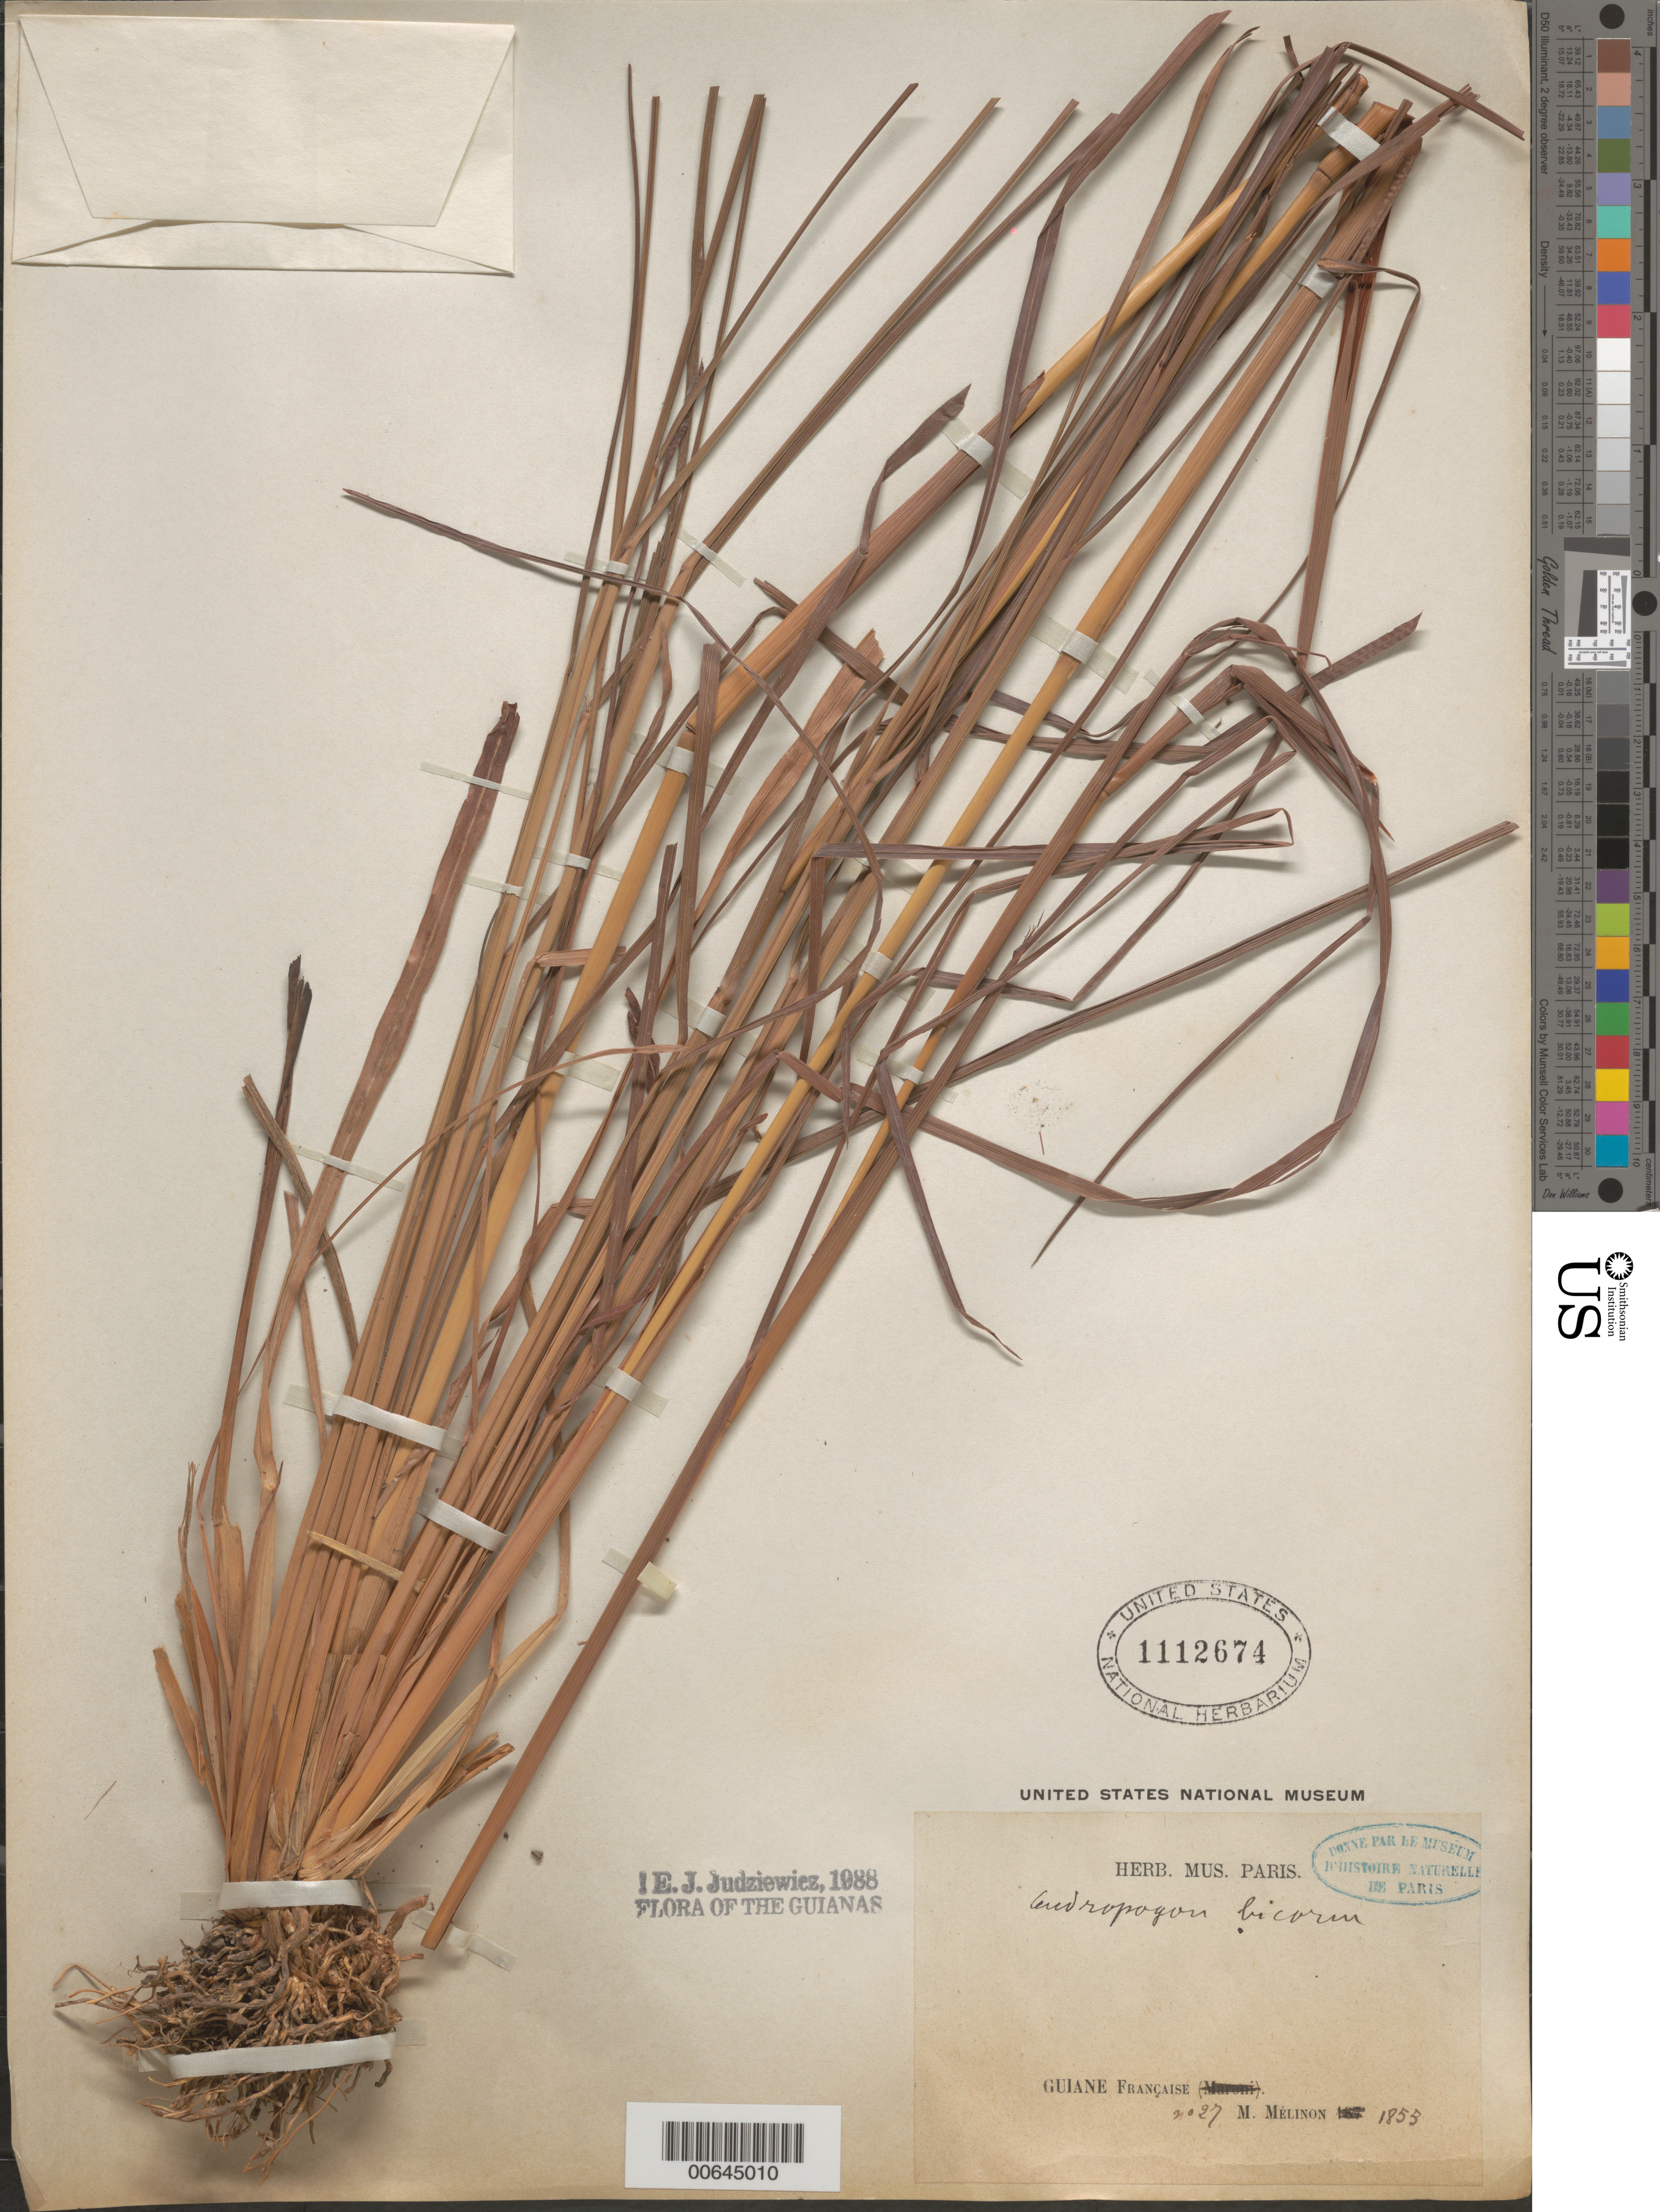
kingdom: Plantae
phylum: Tracheophyta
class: Liliopsida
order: Poales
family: Poaceae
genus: Andropogon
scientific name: Andropogon bicornis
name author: L.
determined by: Judziewicz, E. J.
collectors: E. Mélinon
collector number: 27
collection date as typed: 1853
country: French Guiana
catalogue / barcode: US 1112674